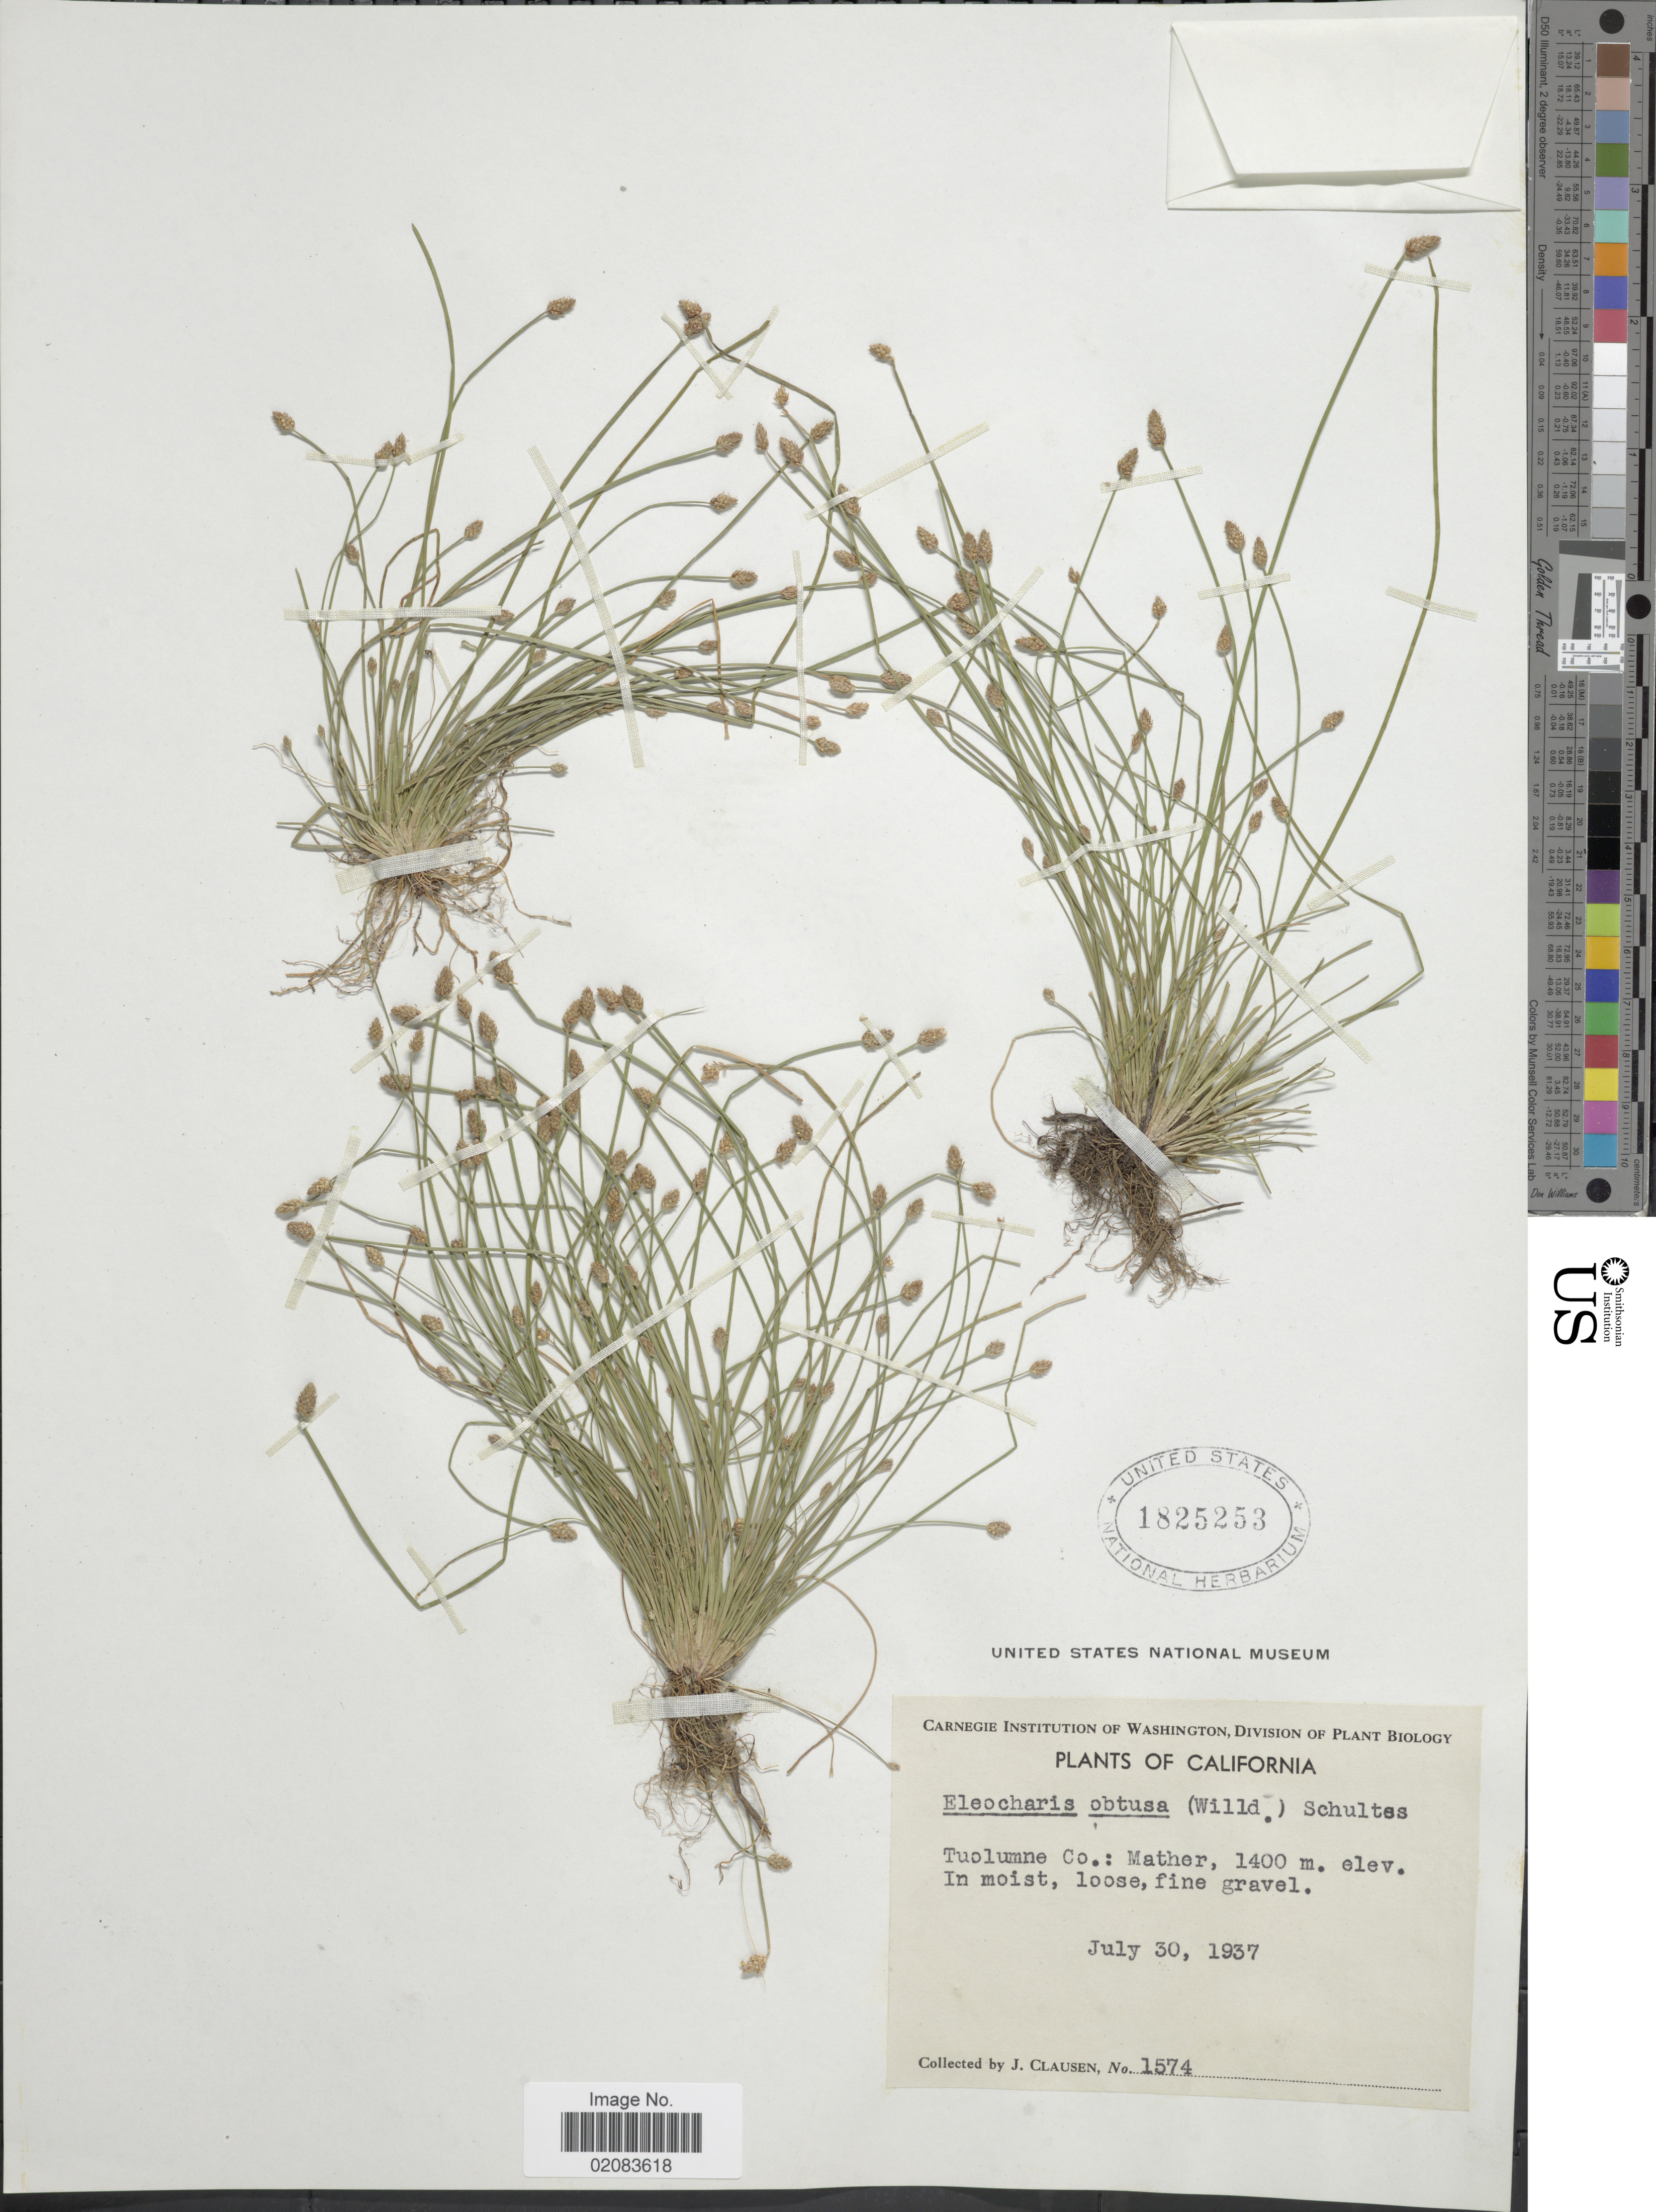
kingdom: Plantae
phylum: Tracheophyta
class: Liliopsida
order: Poales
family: Cyperaceae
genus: Eleocharis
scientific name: Eleocharis obtusa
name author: (Willd.) Schult.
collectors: J. Clausen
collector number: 1574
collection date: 1937-07-30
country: United States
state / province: California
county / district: Tuolumne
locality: Tuolumne Co.: Mather, in moist loose, fine gravel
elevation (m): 1400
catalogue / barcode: US 1825253